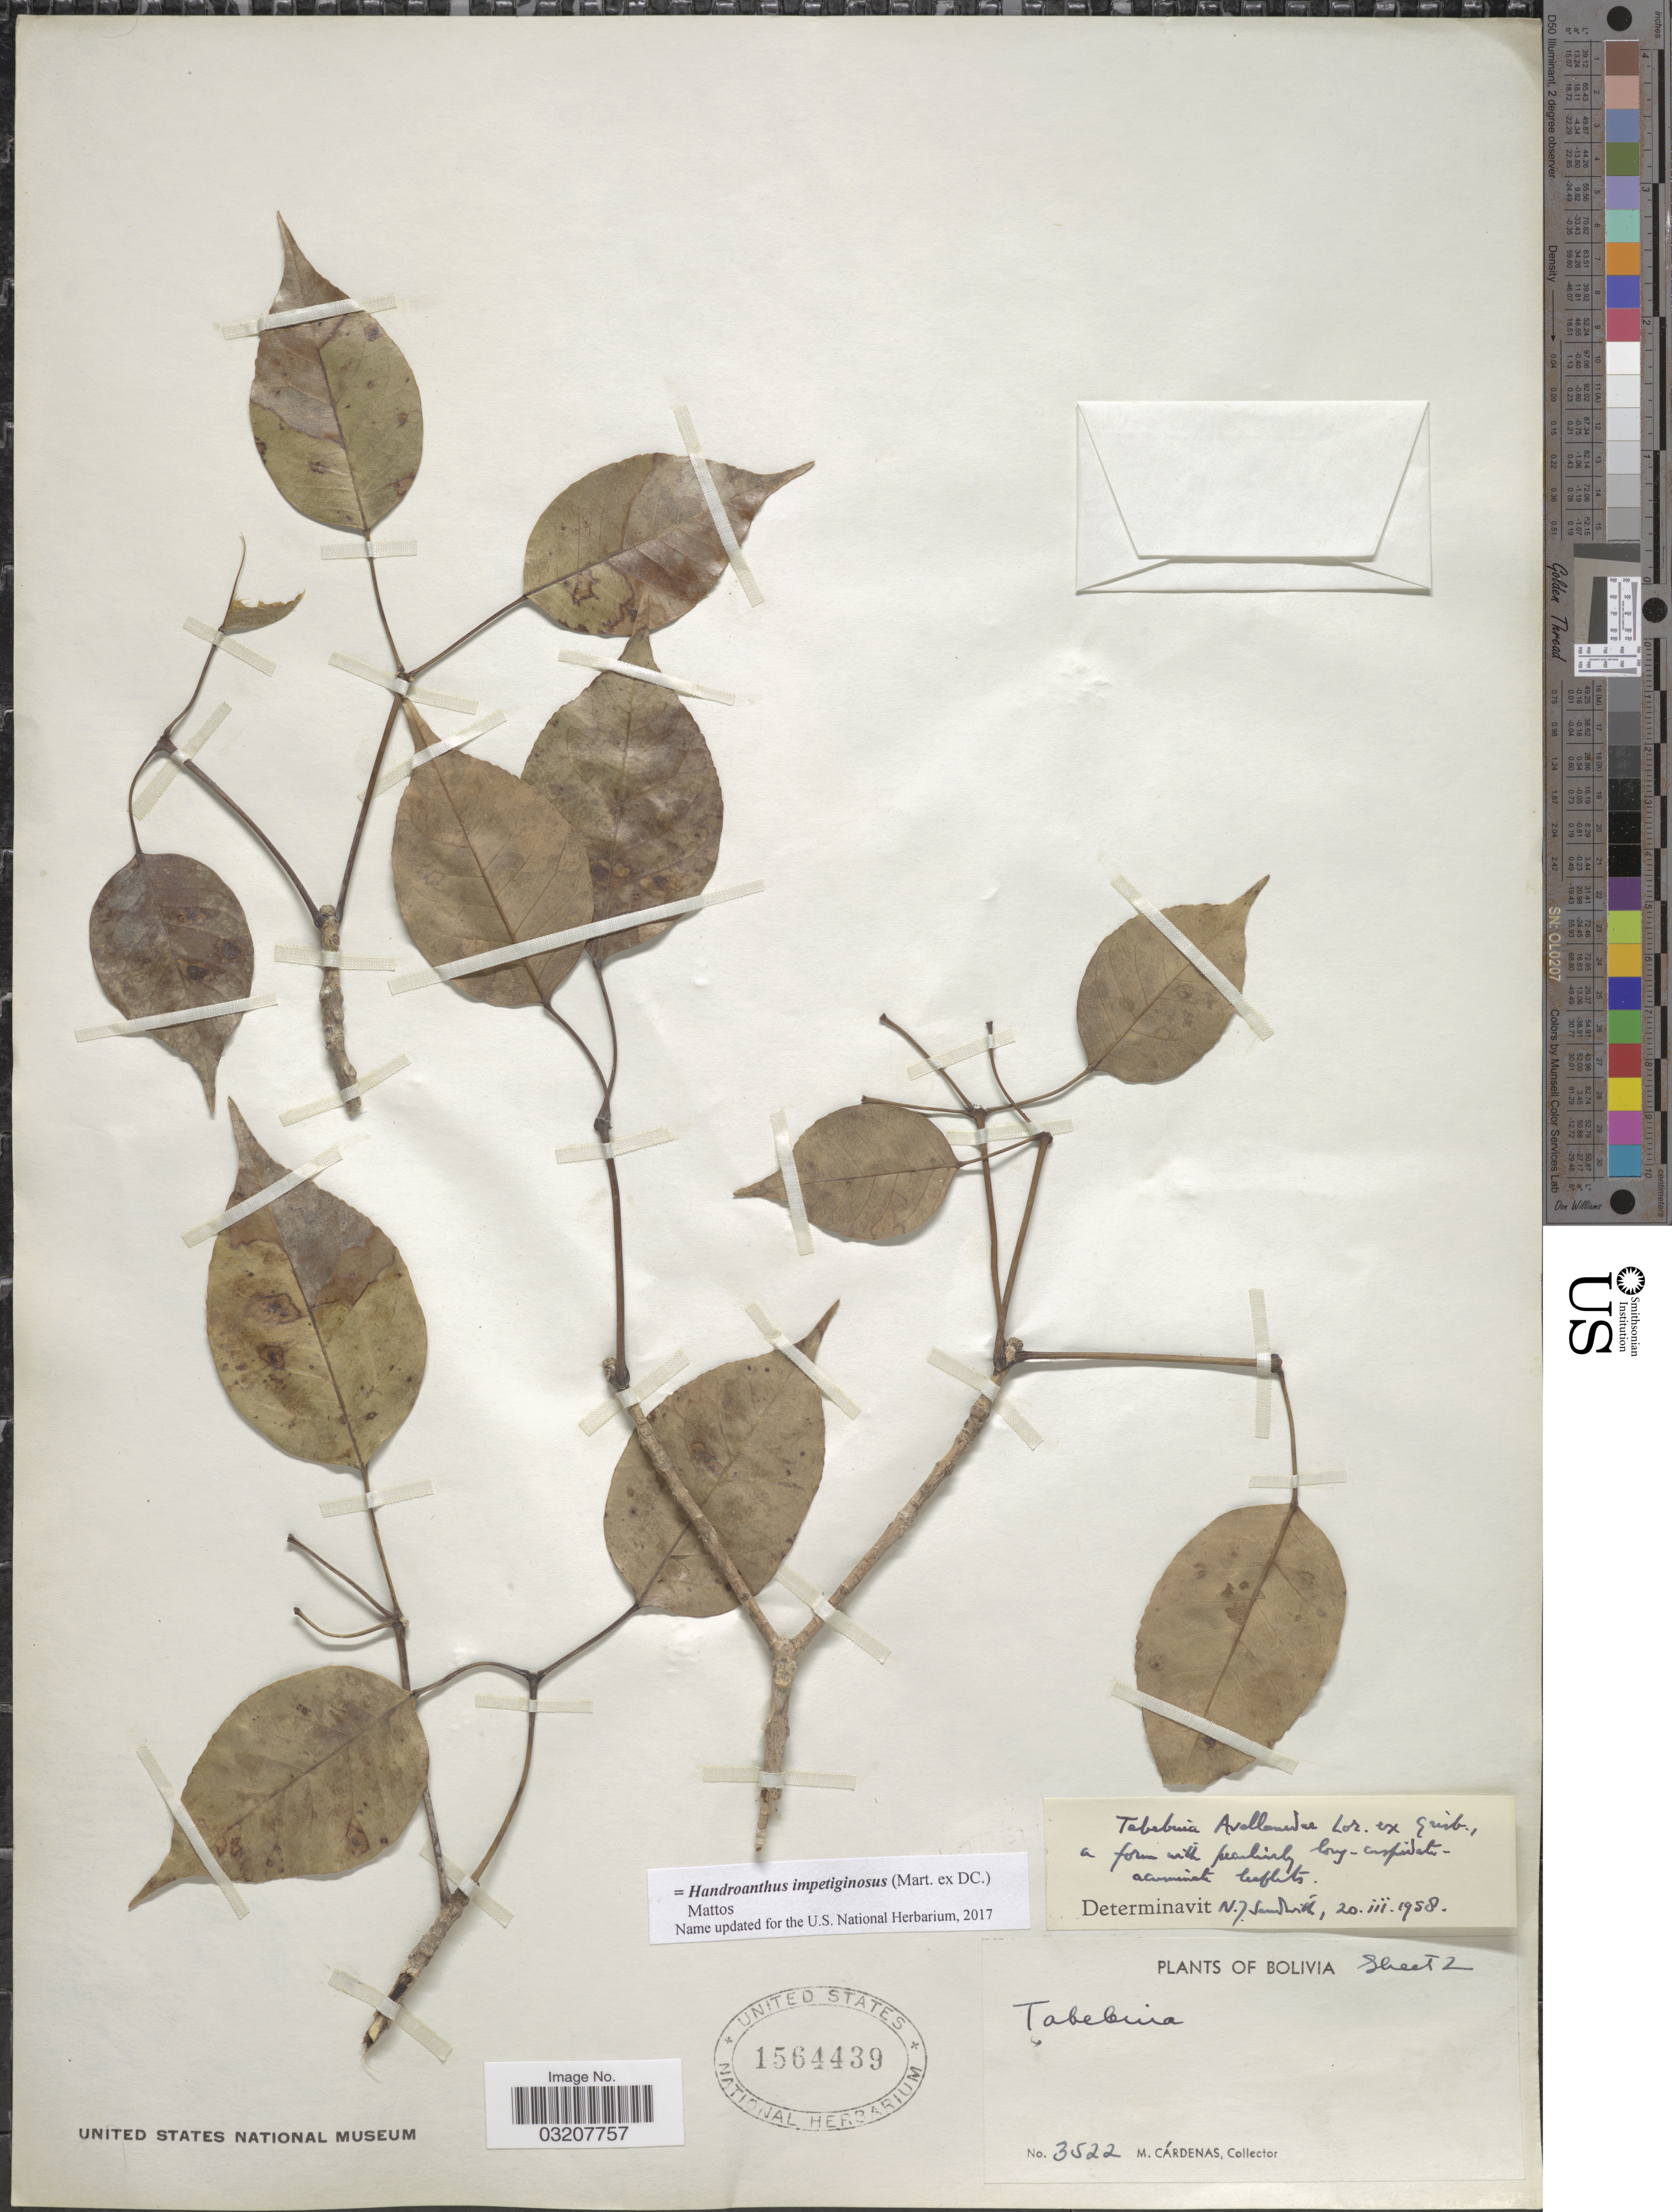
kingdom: Plantae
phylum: Tracheophyta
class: Magnoliopsida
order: Lamiales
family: Bignoniaceae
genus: Handroanthus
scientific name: Handroanthus impetiginosus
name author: (Mart. ex DC.) Mattos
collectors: M. Cárdenas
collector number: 3522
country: Bolivia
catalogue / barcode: US 1564439